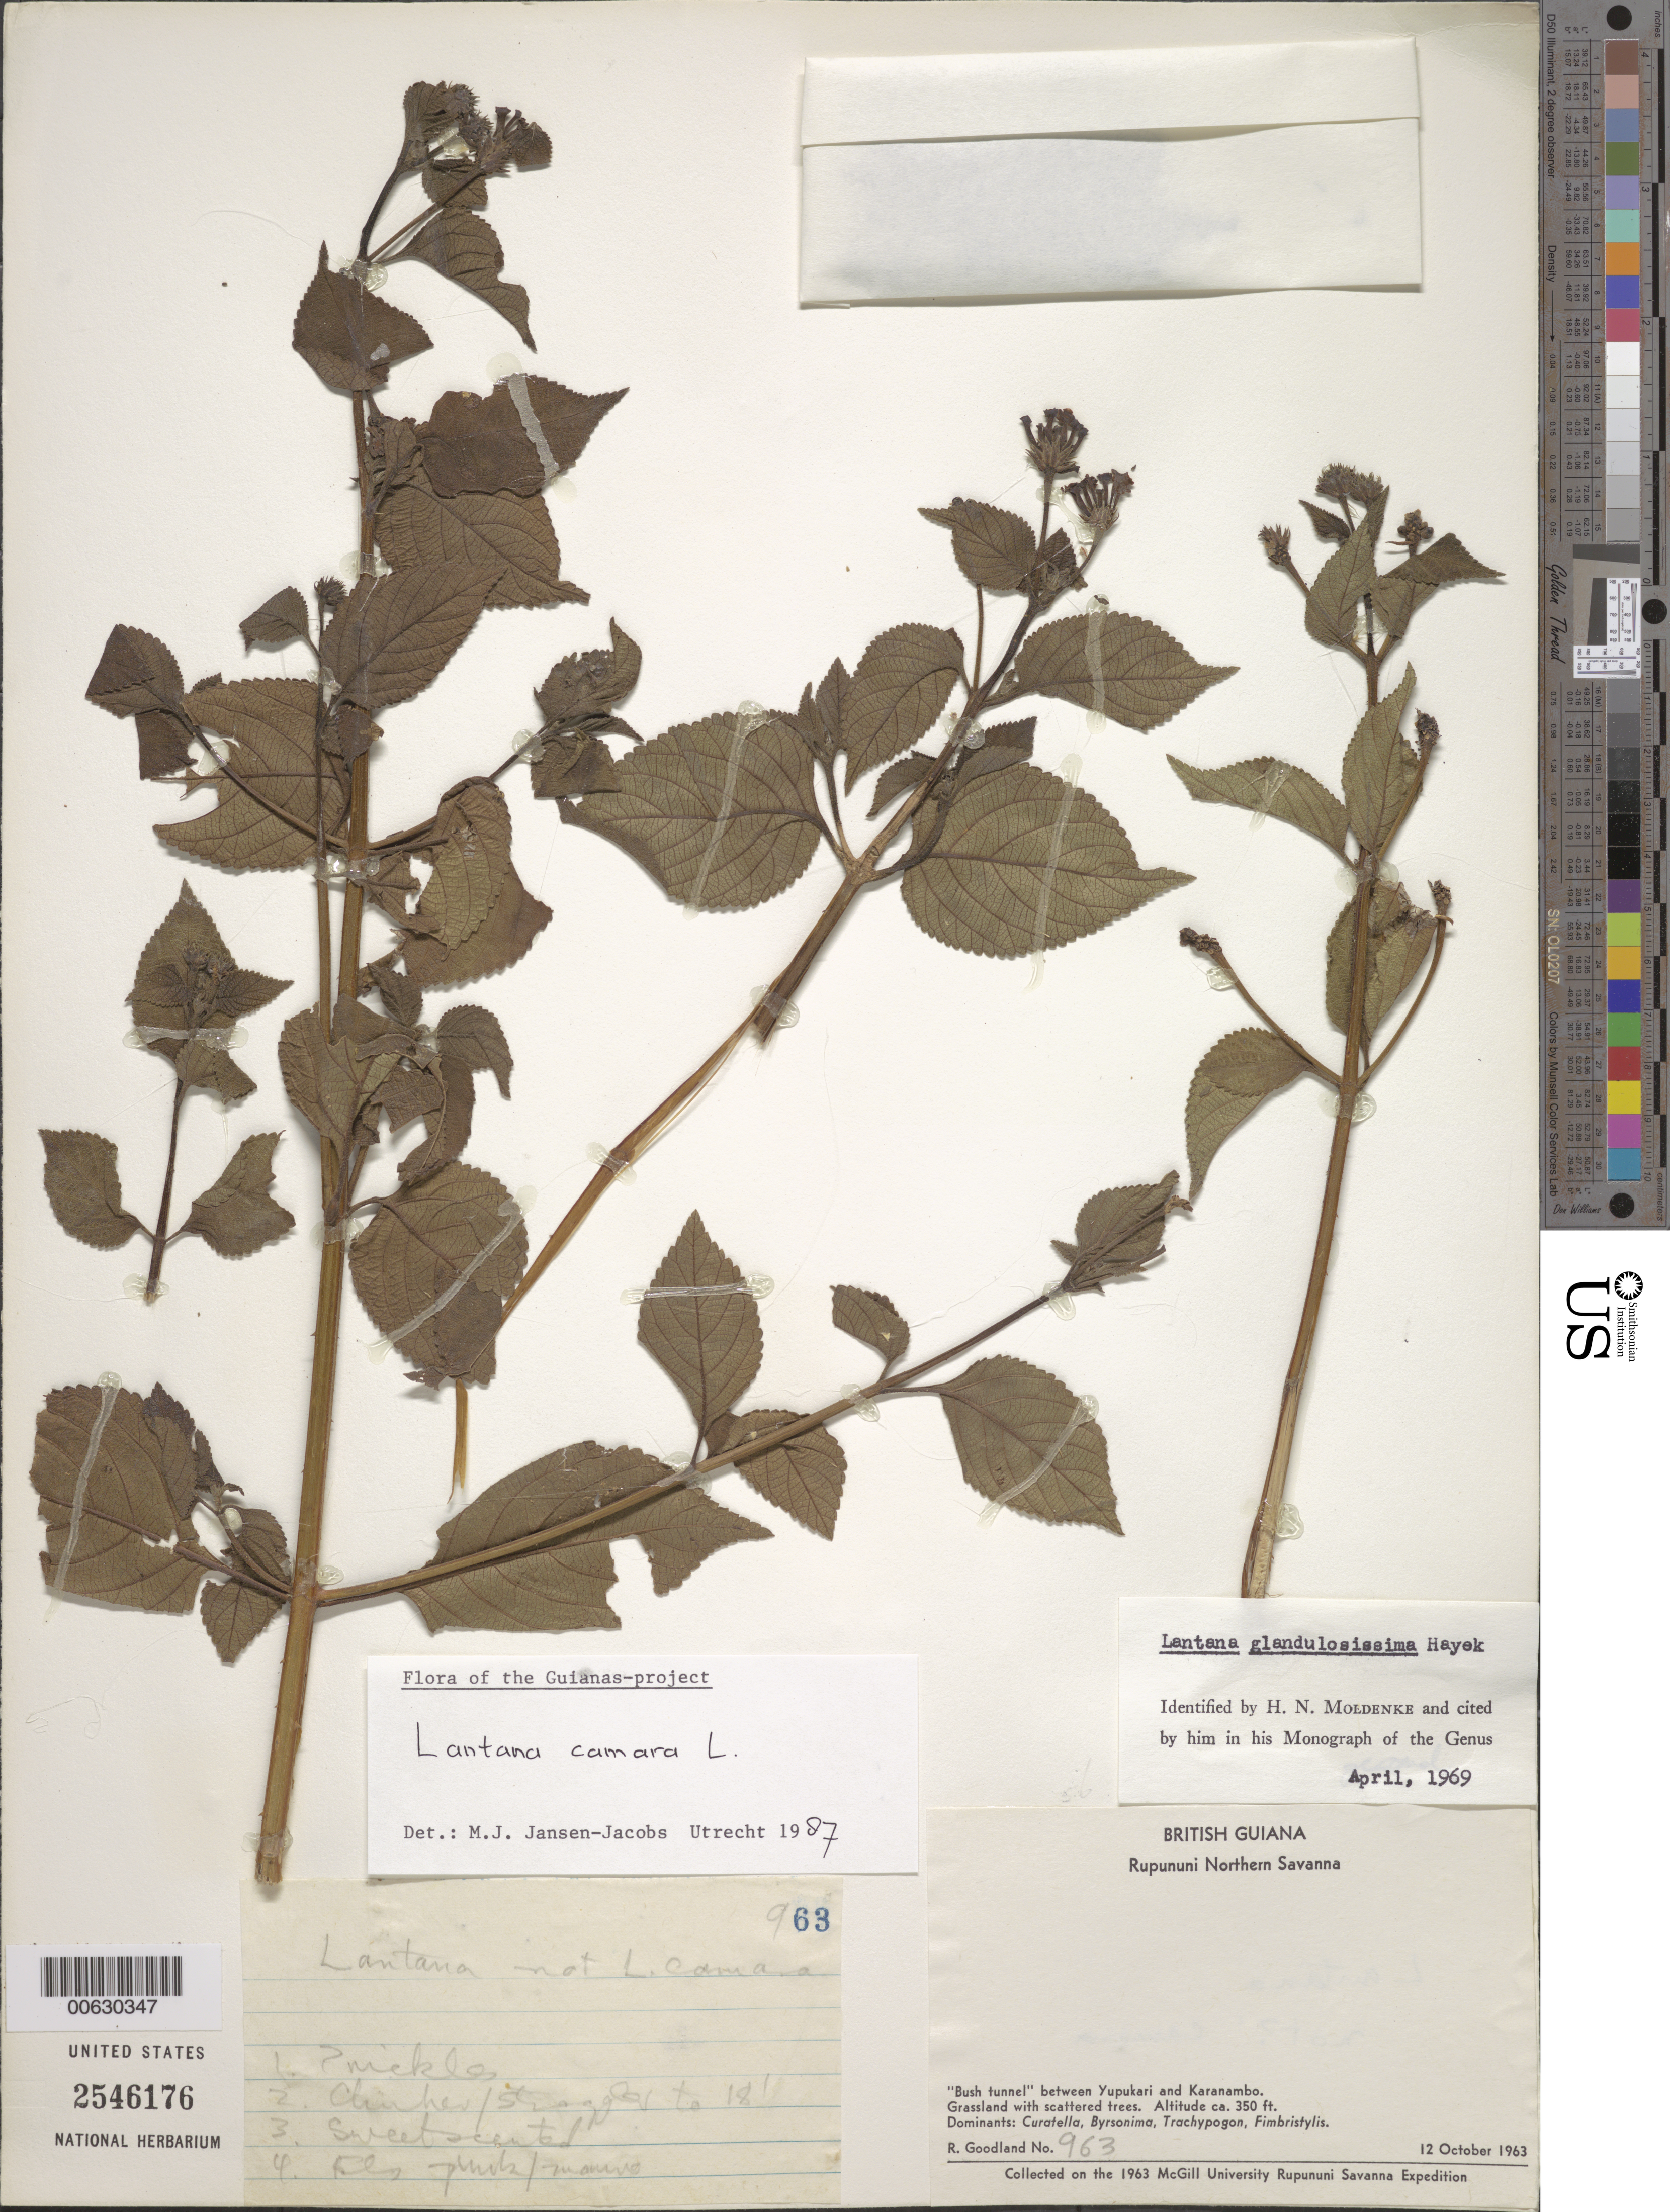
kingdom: Plantae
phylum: Tracheophyta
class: Magnoliopsida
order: Lamiales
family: Verbenaceae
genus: Lantana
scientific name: Lantana camara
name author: L.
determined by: Jansen-Jacobs, M. J., (U), Nationaal Herbarium Nederland, Utrecht University branch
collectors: R. Goodland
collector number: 963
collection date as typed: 12-Oct-63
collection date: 1963-10-12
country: Guyana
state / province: U. Takutu-U. Essequibo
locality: Rupununi Northern Savanna, Yupukari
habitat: Path through forest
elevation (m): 107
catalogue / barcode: US 2546176